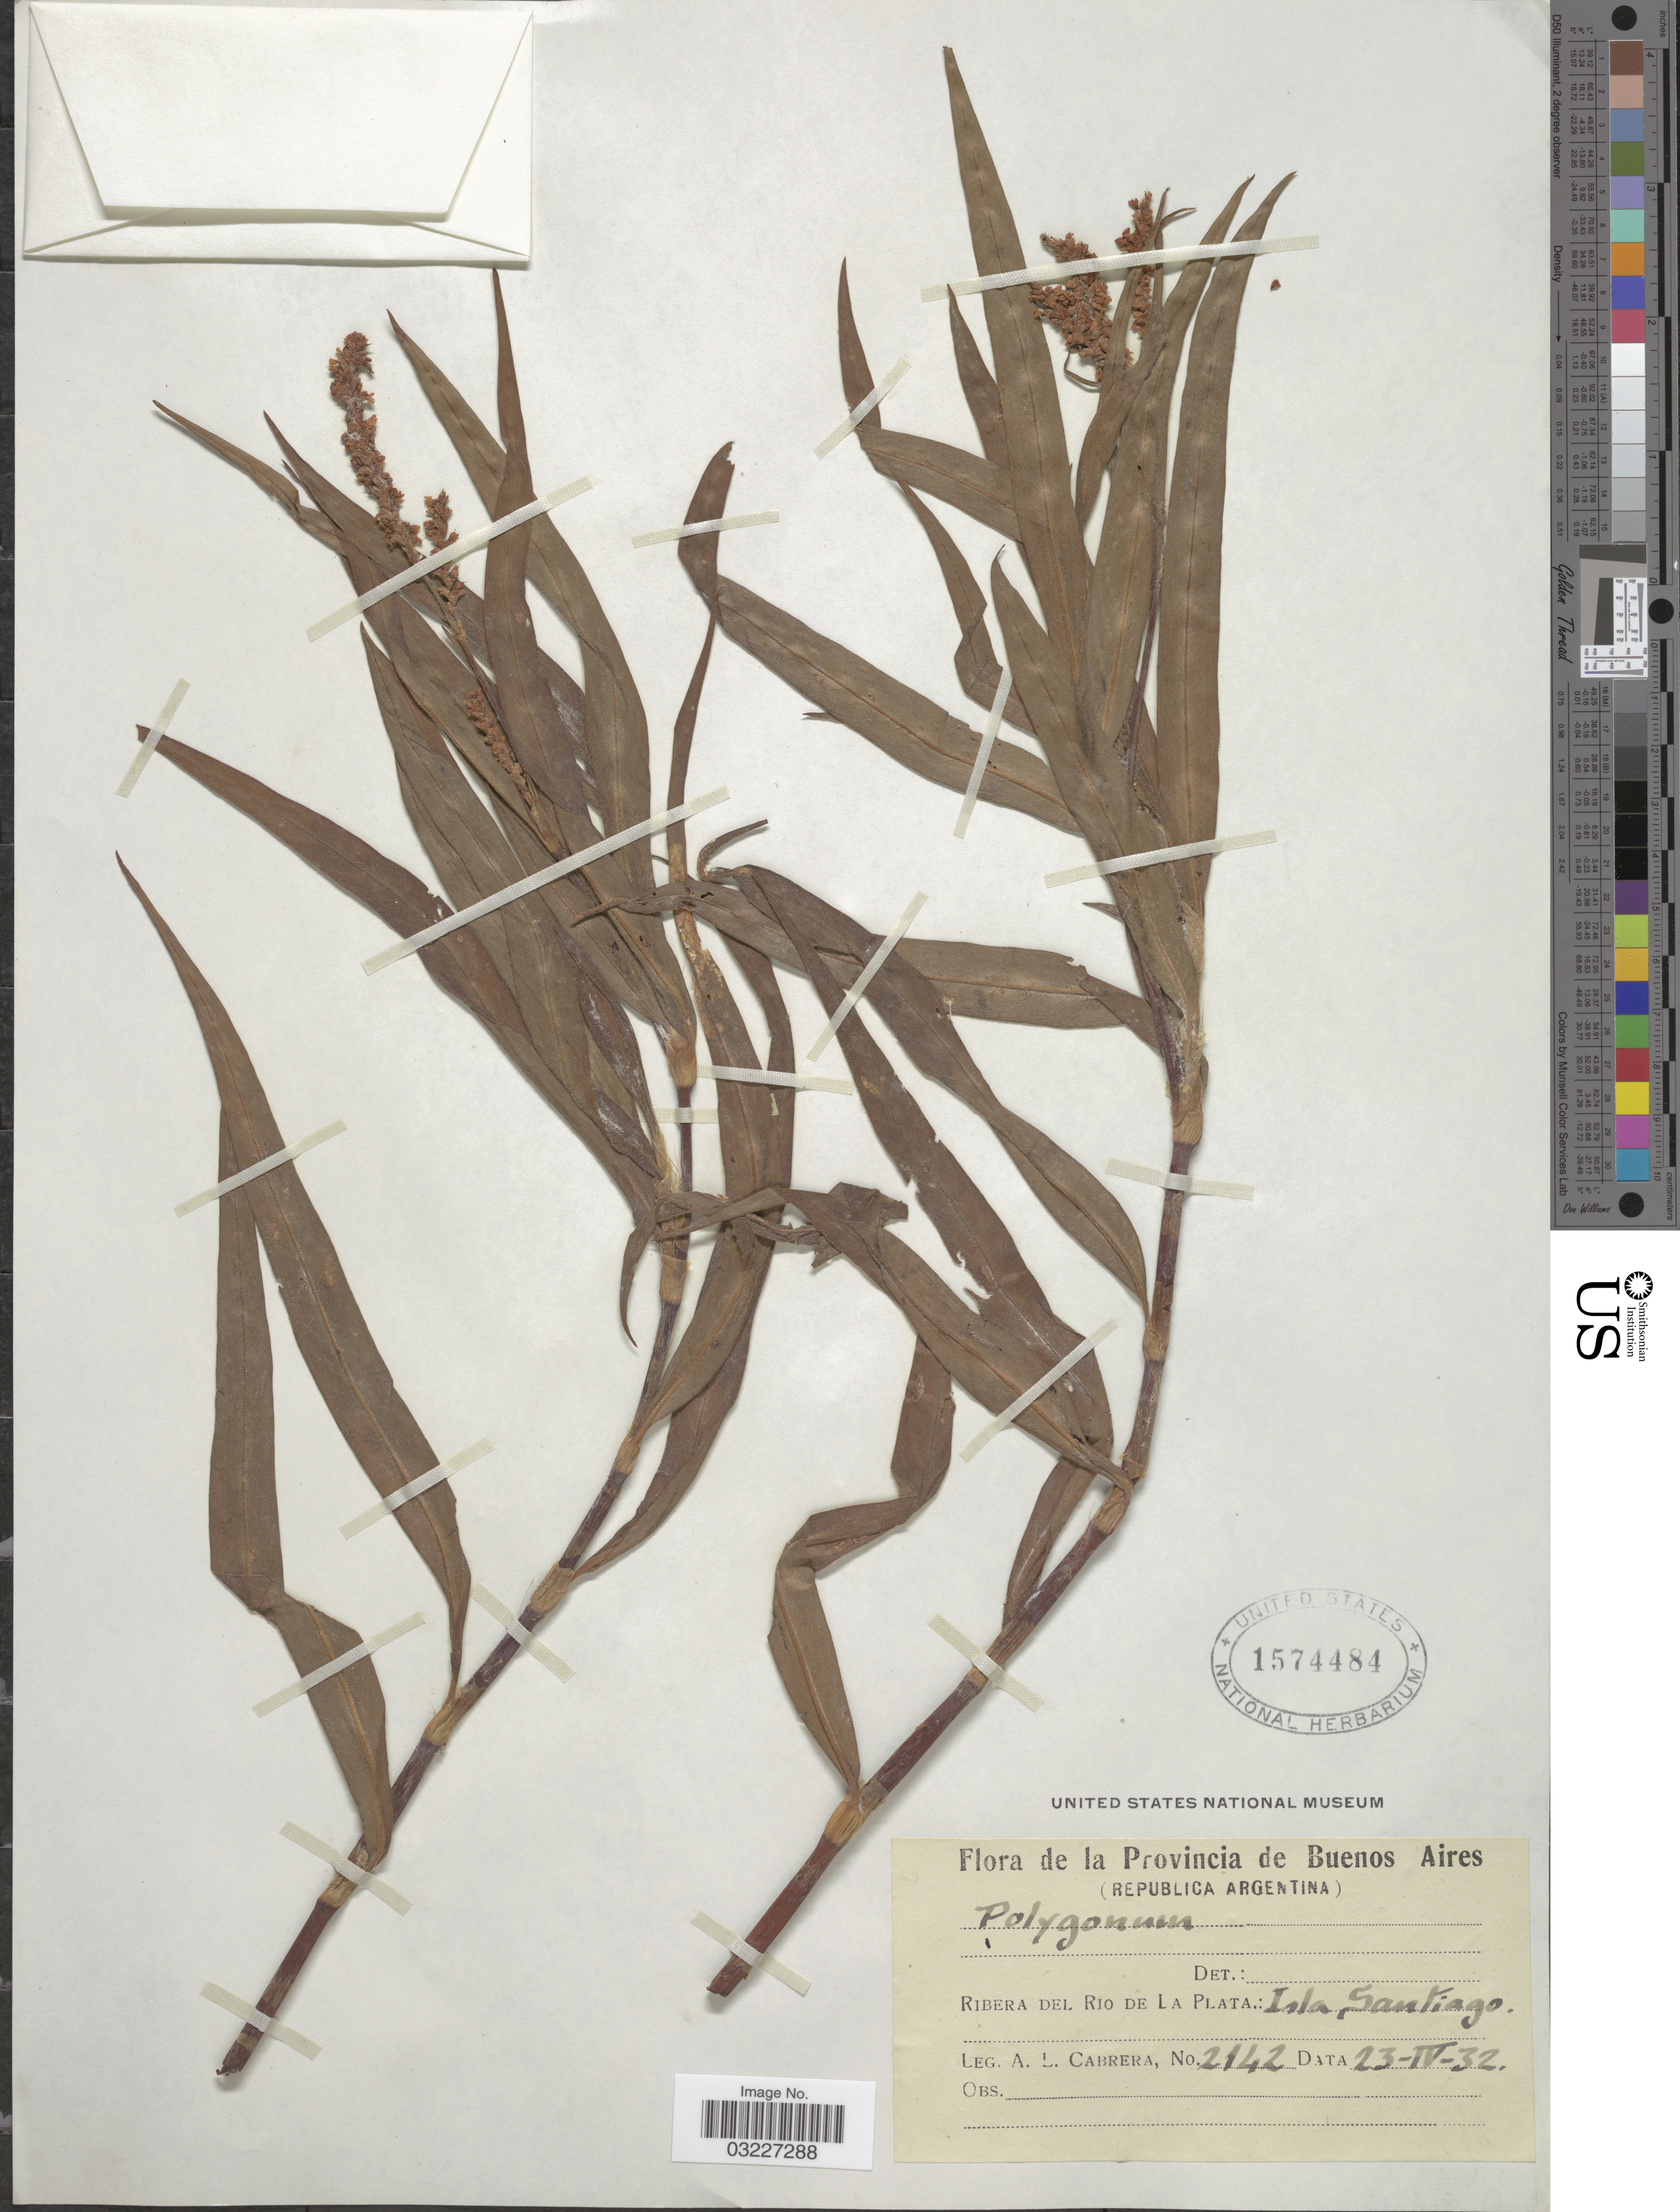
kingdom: Plantae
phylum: Tracheophyta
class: Magnoliopsida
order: Caryophyllales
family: Polygonaceae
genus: Polygonum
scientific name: Polygonum sp.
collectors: A. L. Cabrera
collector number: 2142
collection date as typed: Transcribed d/m/y: 23/4/32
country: Argentina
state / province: Buenos Aires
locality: Ribera del Rio de La Plata.: Isla Santiago.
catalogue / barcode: US 1574484